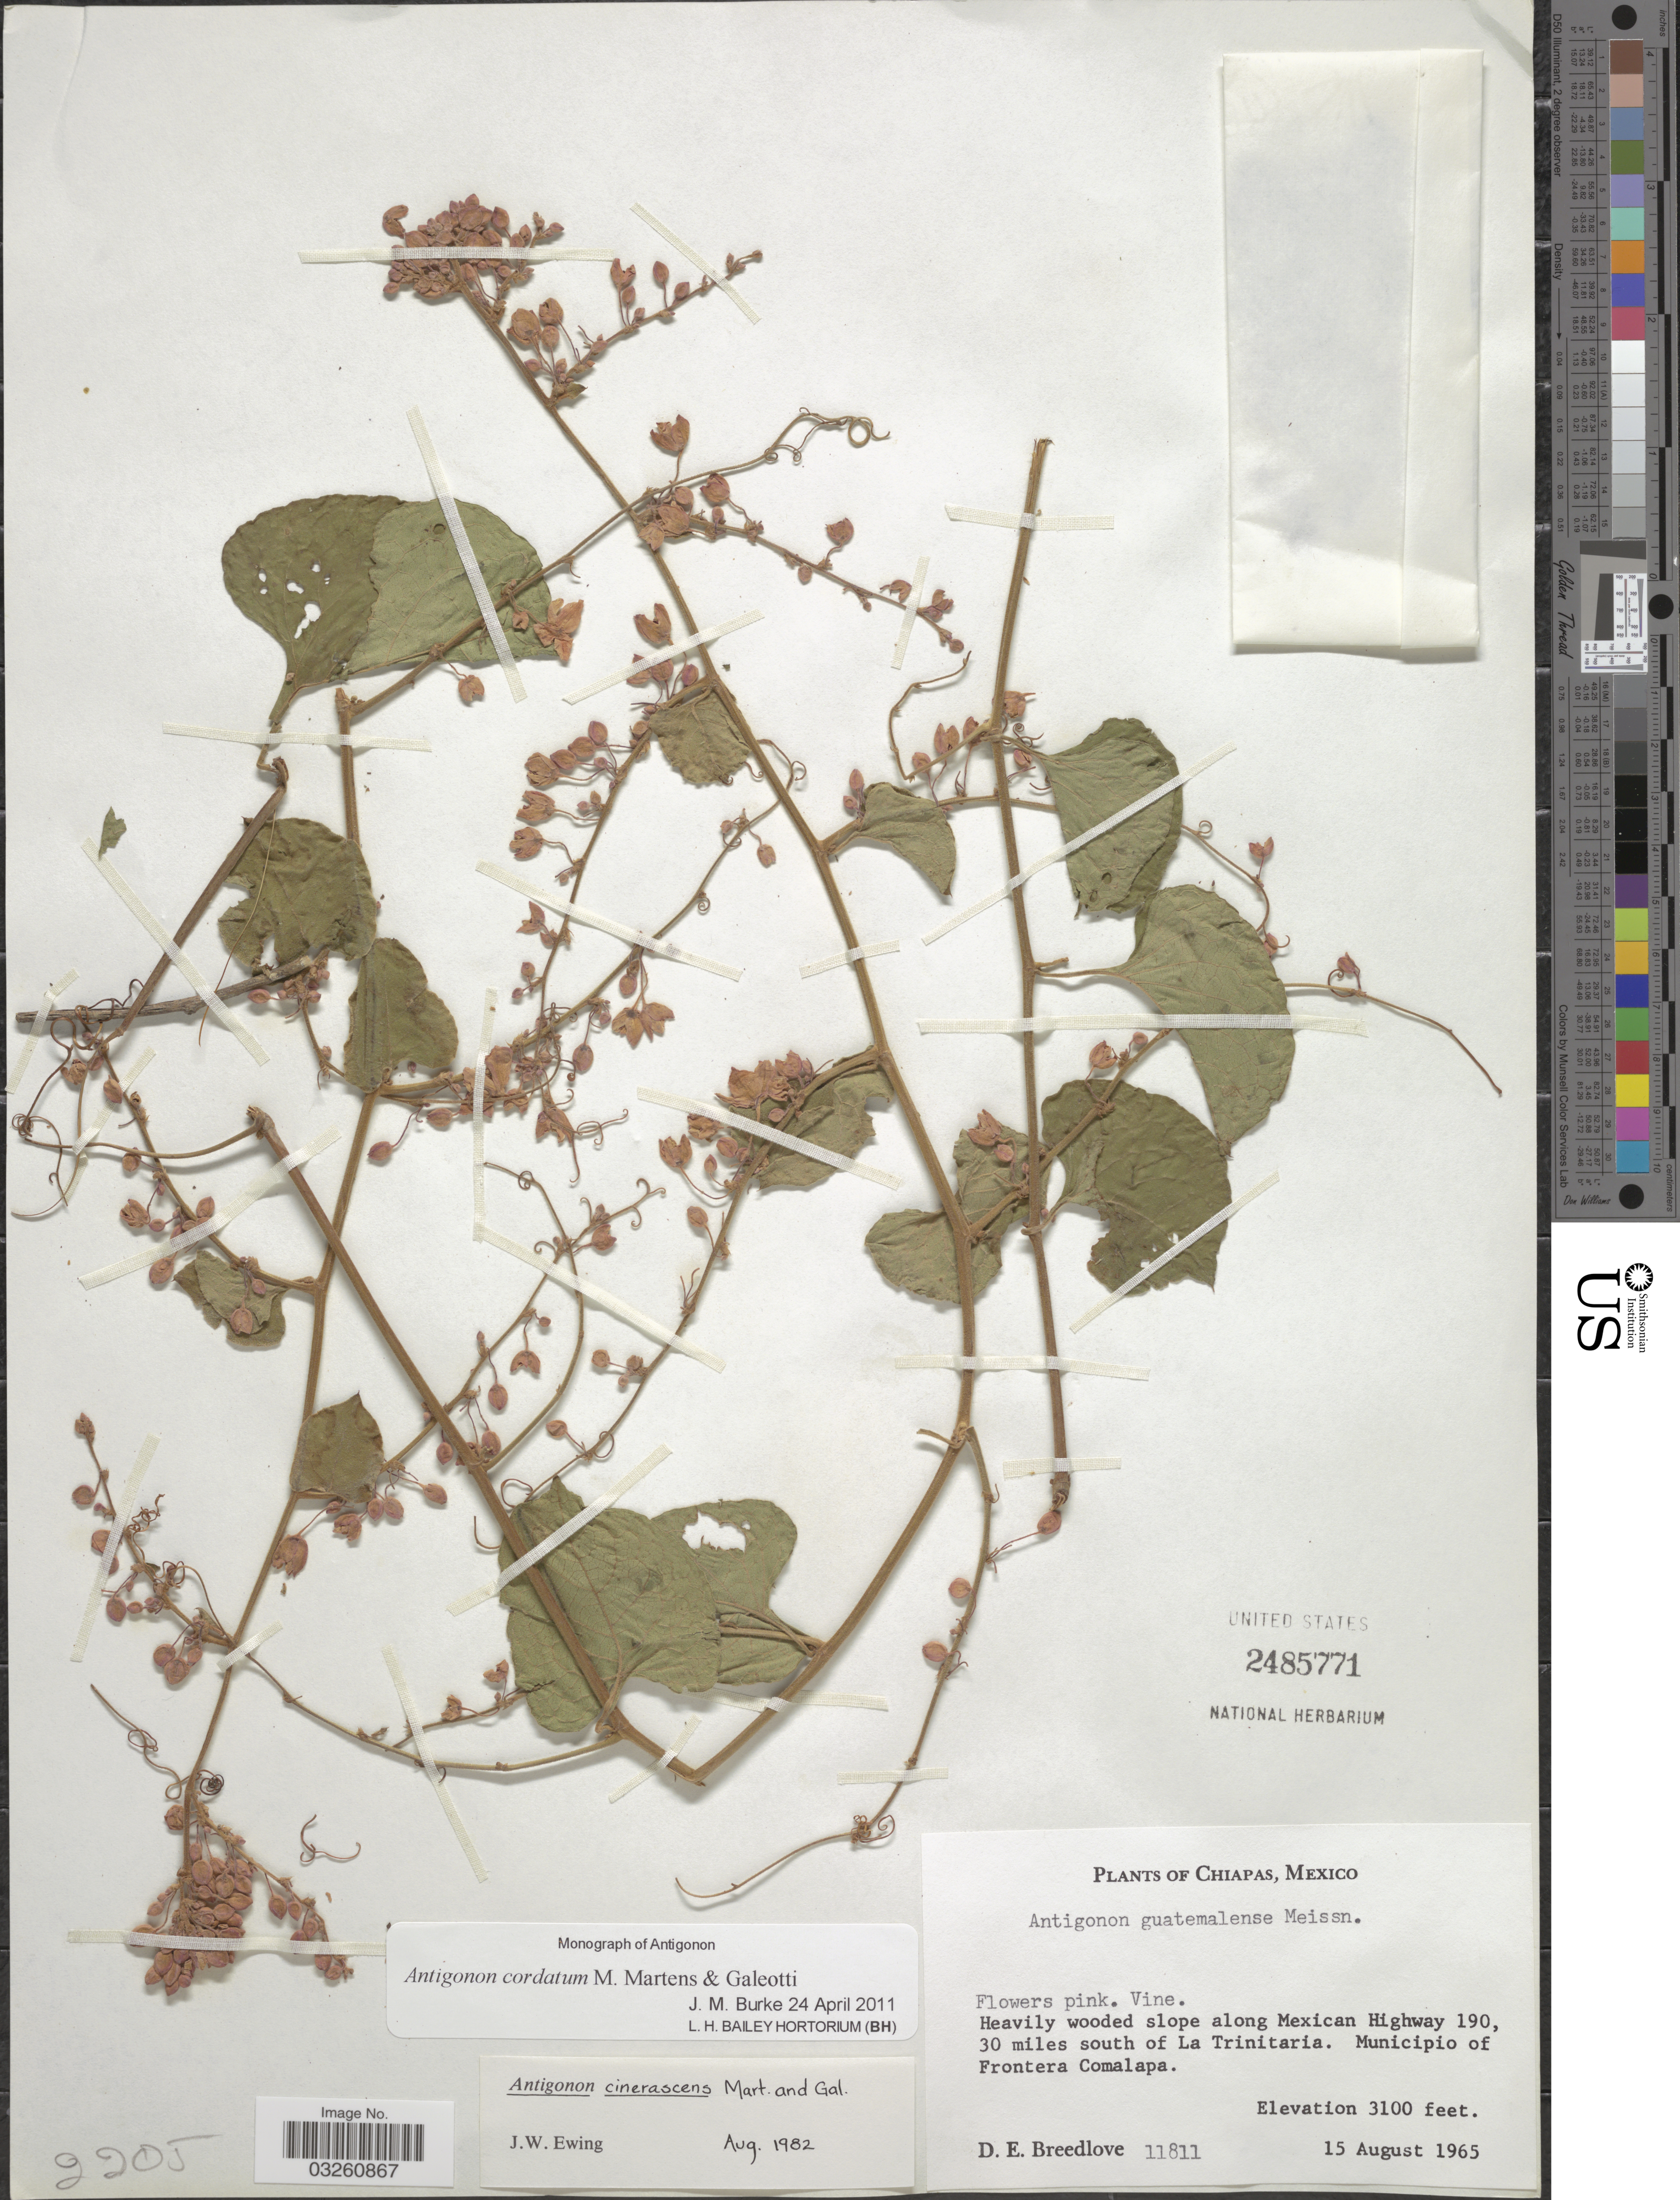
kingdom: Plantae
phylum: Tracheophyta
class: Magnoliopsida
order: Caryophyllales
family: Polygonaceae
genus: Antigonon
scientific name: Antigonon cordatum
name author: M. Martens & Galeotti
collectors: D. E. Breedlove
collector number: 11811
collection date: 1965-08-15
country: Mexico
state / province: Chiapas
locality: Heavily wooded slope along Mexican Highway 190, 30 miles south of La Trinitaria. Municipio of Frontera Comalapa.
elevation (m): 945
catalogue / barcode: US 2485771